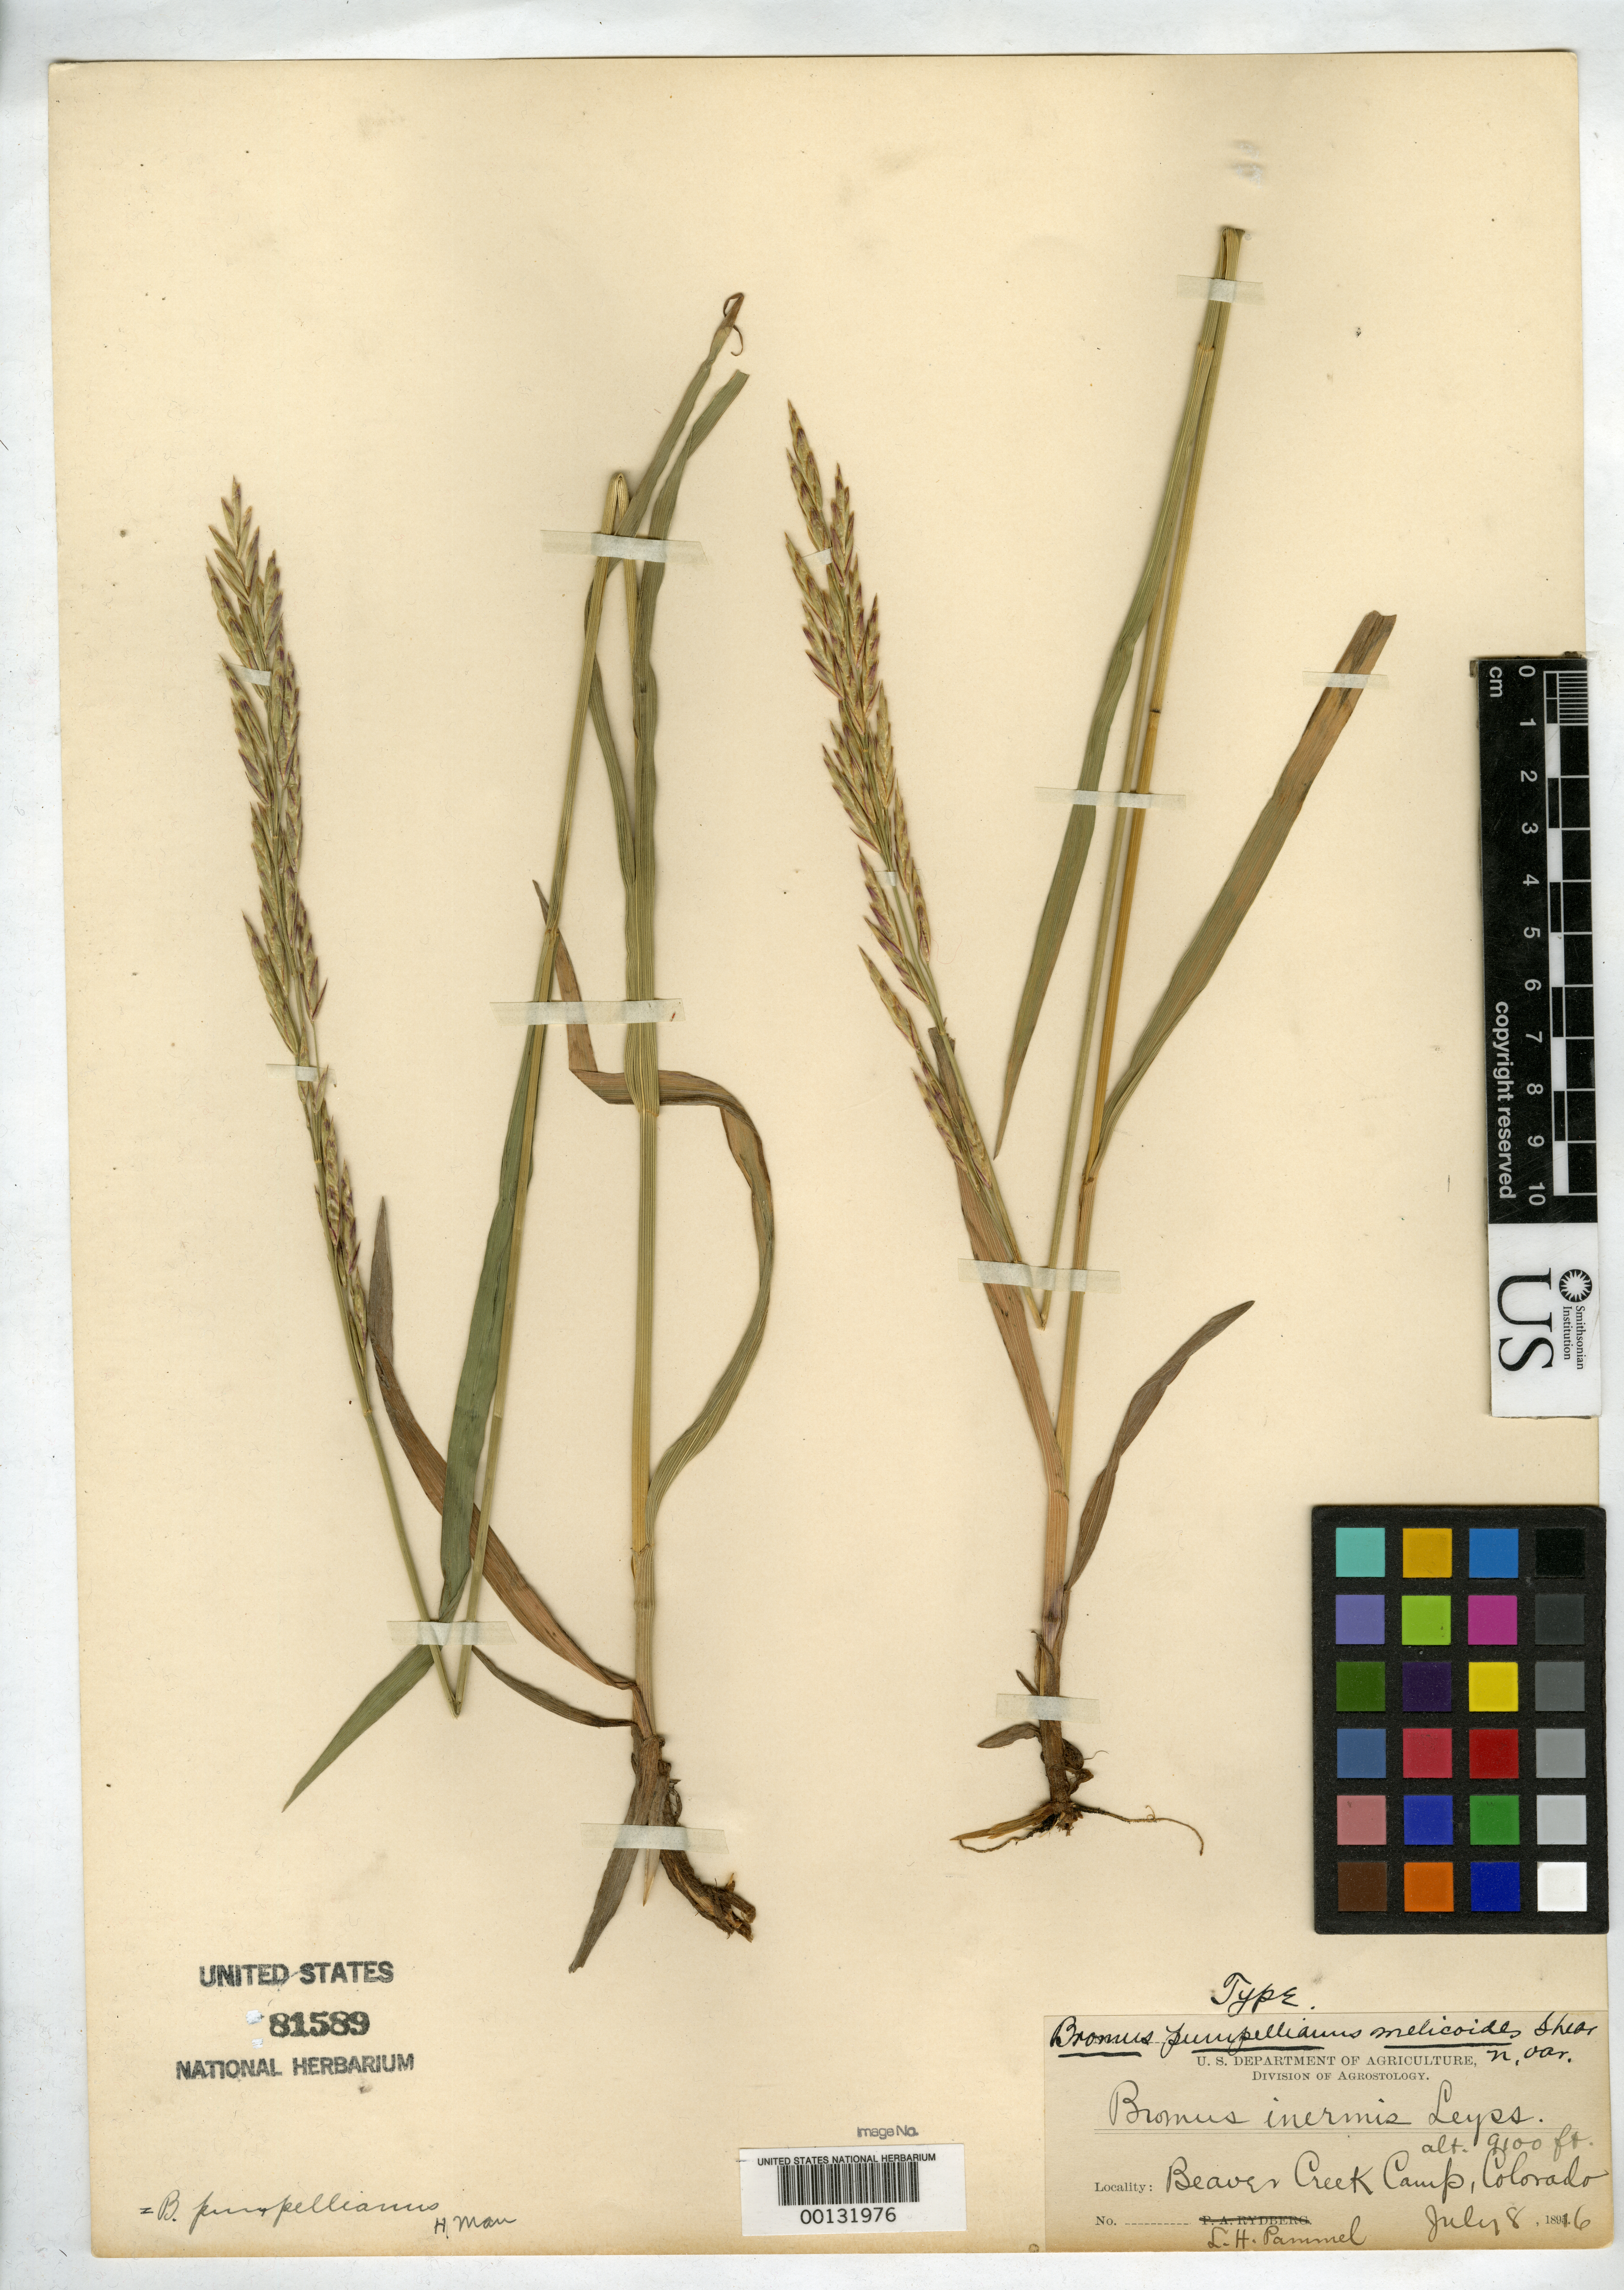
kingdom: Plantae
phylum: Tracheophyta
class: Liliopsida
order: Poales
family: Poaceae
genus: Bromus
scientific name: Bromus pumpellianus var. melicoides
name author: Shear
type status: Holotype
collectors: L. Pammel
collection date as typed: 08 Jul 1896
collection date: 1896-07-08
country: United States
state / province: Colorado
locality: Beaver Creek Camp; alt. 9100 ft.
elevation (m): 2774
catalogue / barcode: US 81589